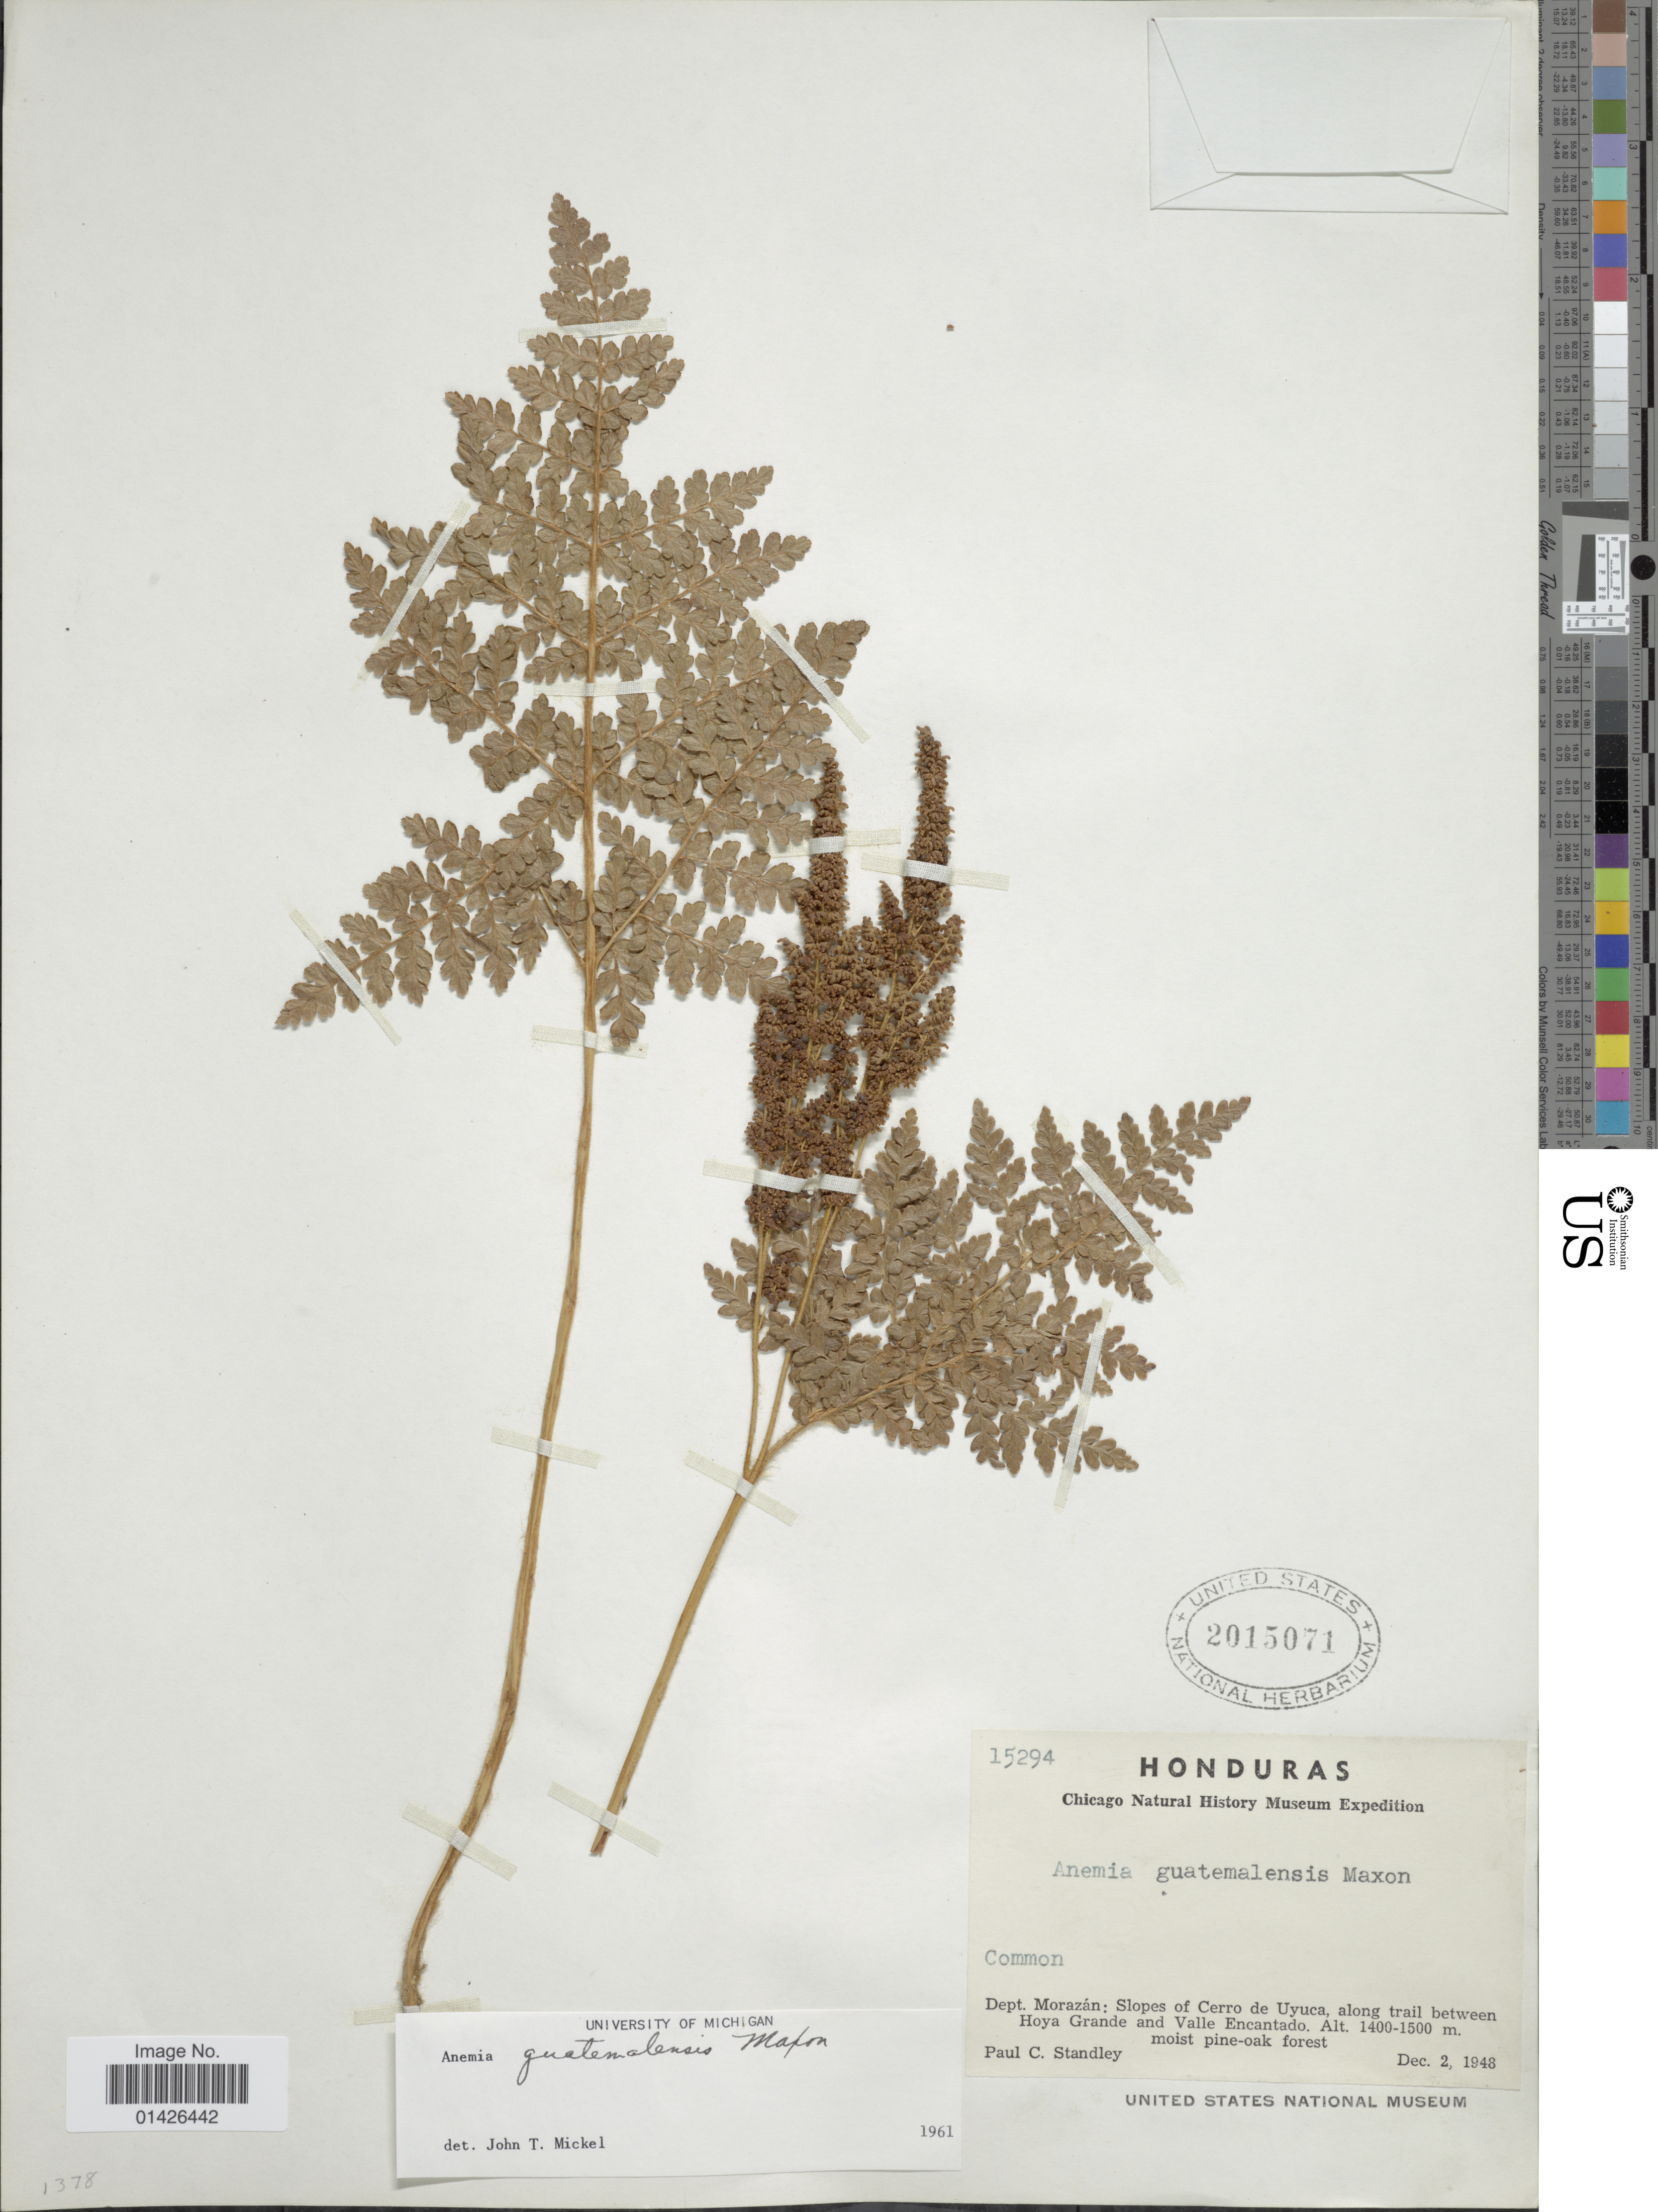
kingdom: Plantae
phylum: Tracheophyta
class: Polypodiopsida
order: Schizaeales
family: Anemiaceae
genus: Anemia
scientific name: Anemia guatemalensis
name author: Maxon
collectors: P. C. Standley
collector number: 15294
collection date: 1948-12-02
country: Honduras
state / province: Fco. Morazán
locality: Dept. Morazán: Slopes of Cerro de Uyuca, along trail between Hoya Grande and Valle Encantado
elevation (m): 1400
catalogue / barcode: US 2015071